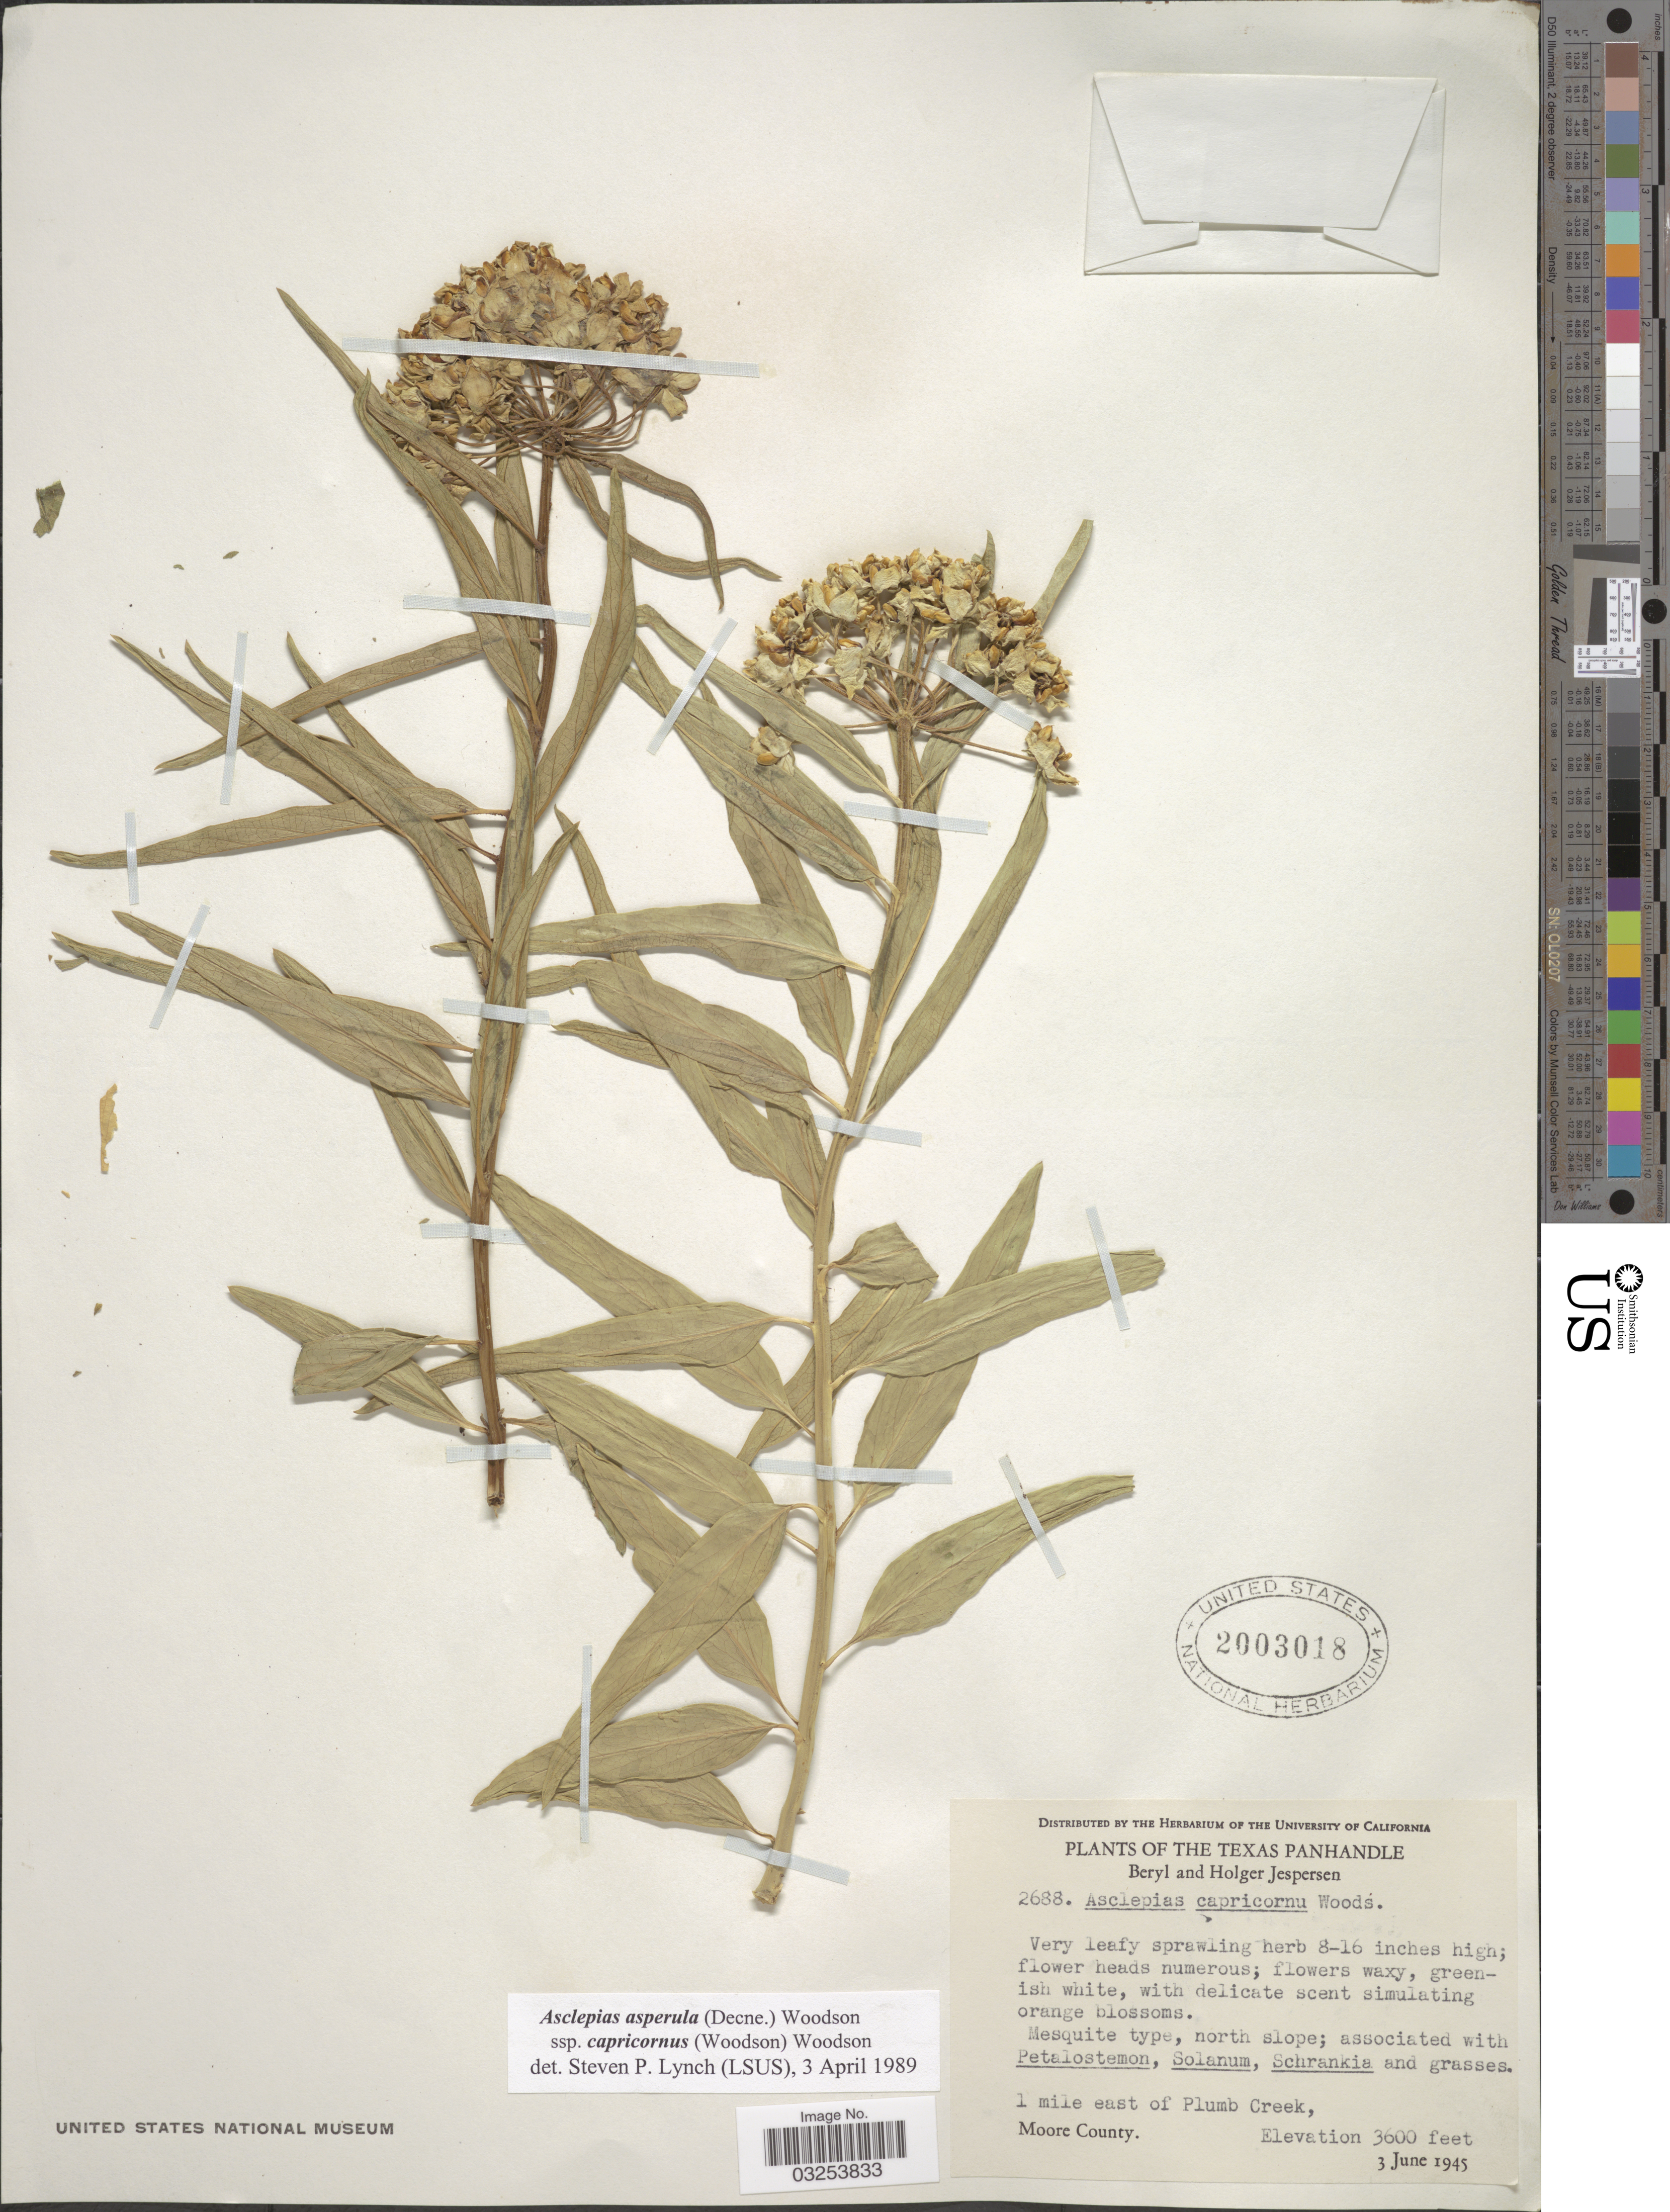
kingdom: Plantae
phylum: Tracheophyta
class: Magnoliopsida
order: Gentianales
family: Apocynaceae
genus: Asclepias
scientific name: Asclepias asperula subsp. capricornus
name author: Woodson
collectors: B. Jespersen & H. Jespersen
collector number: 2688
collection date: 1945-06-03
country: United States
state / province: Texas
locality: Texas Panhandle. 1 mile east of Plumb Creek, Moore County.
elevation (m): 1097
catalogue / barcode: US 2003018